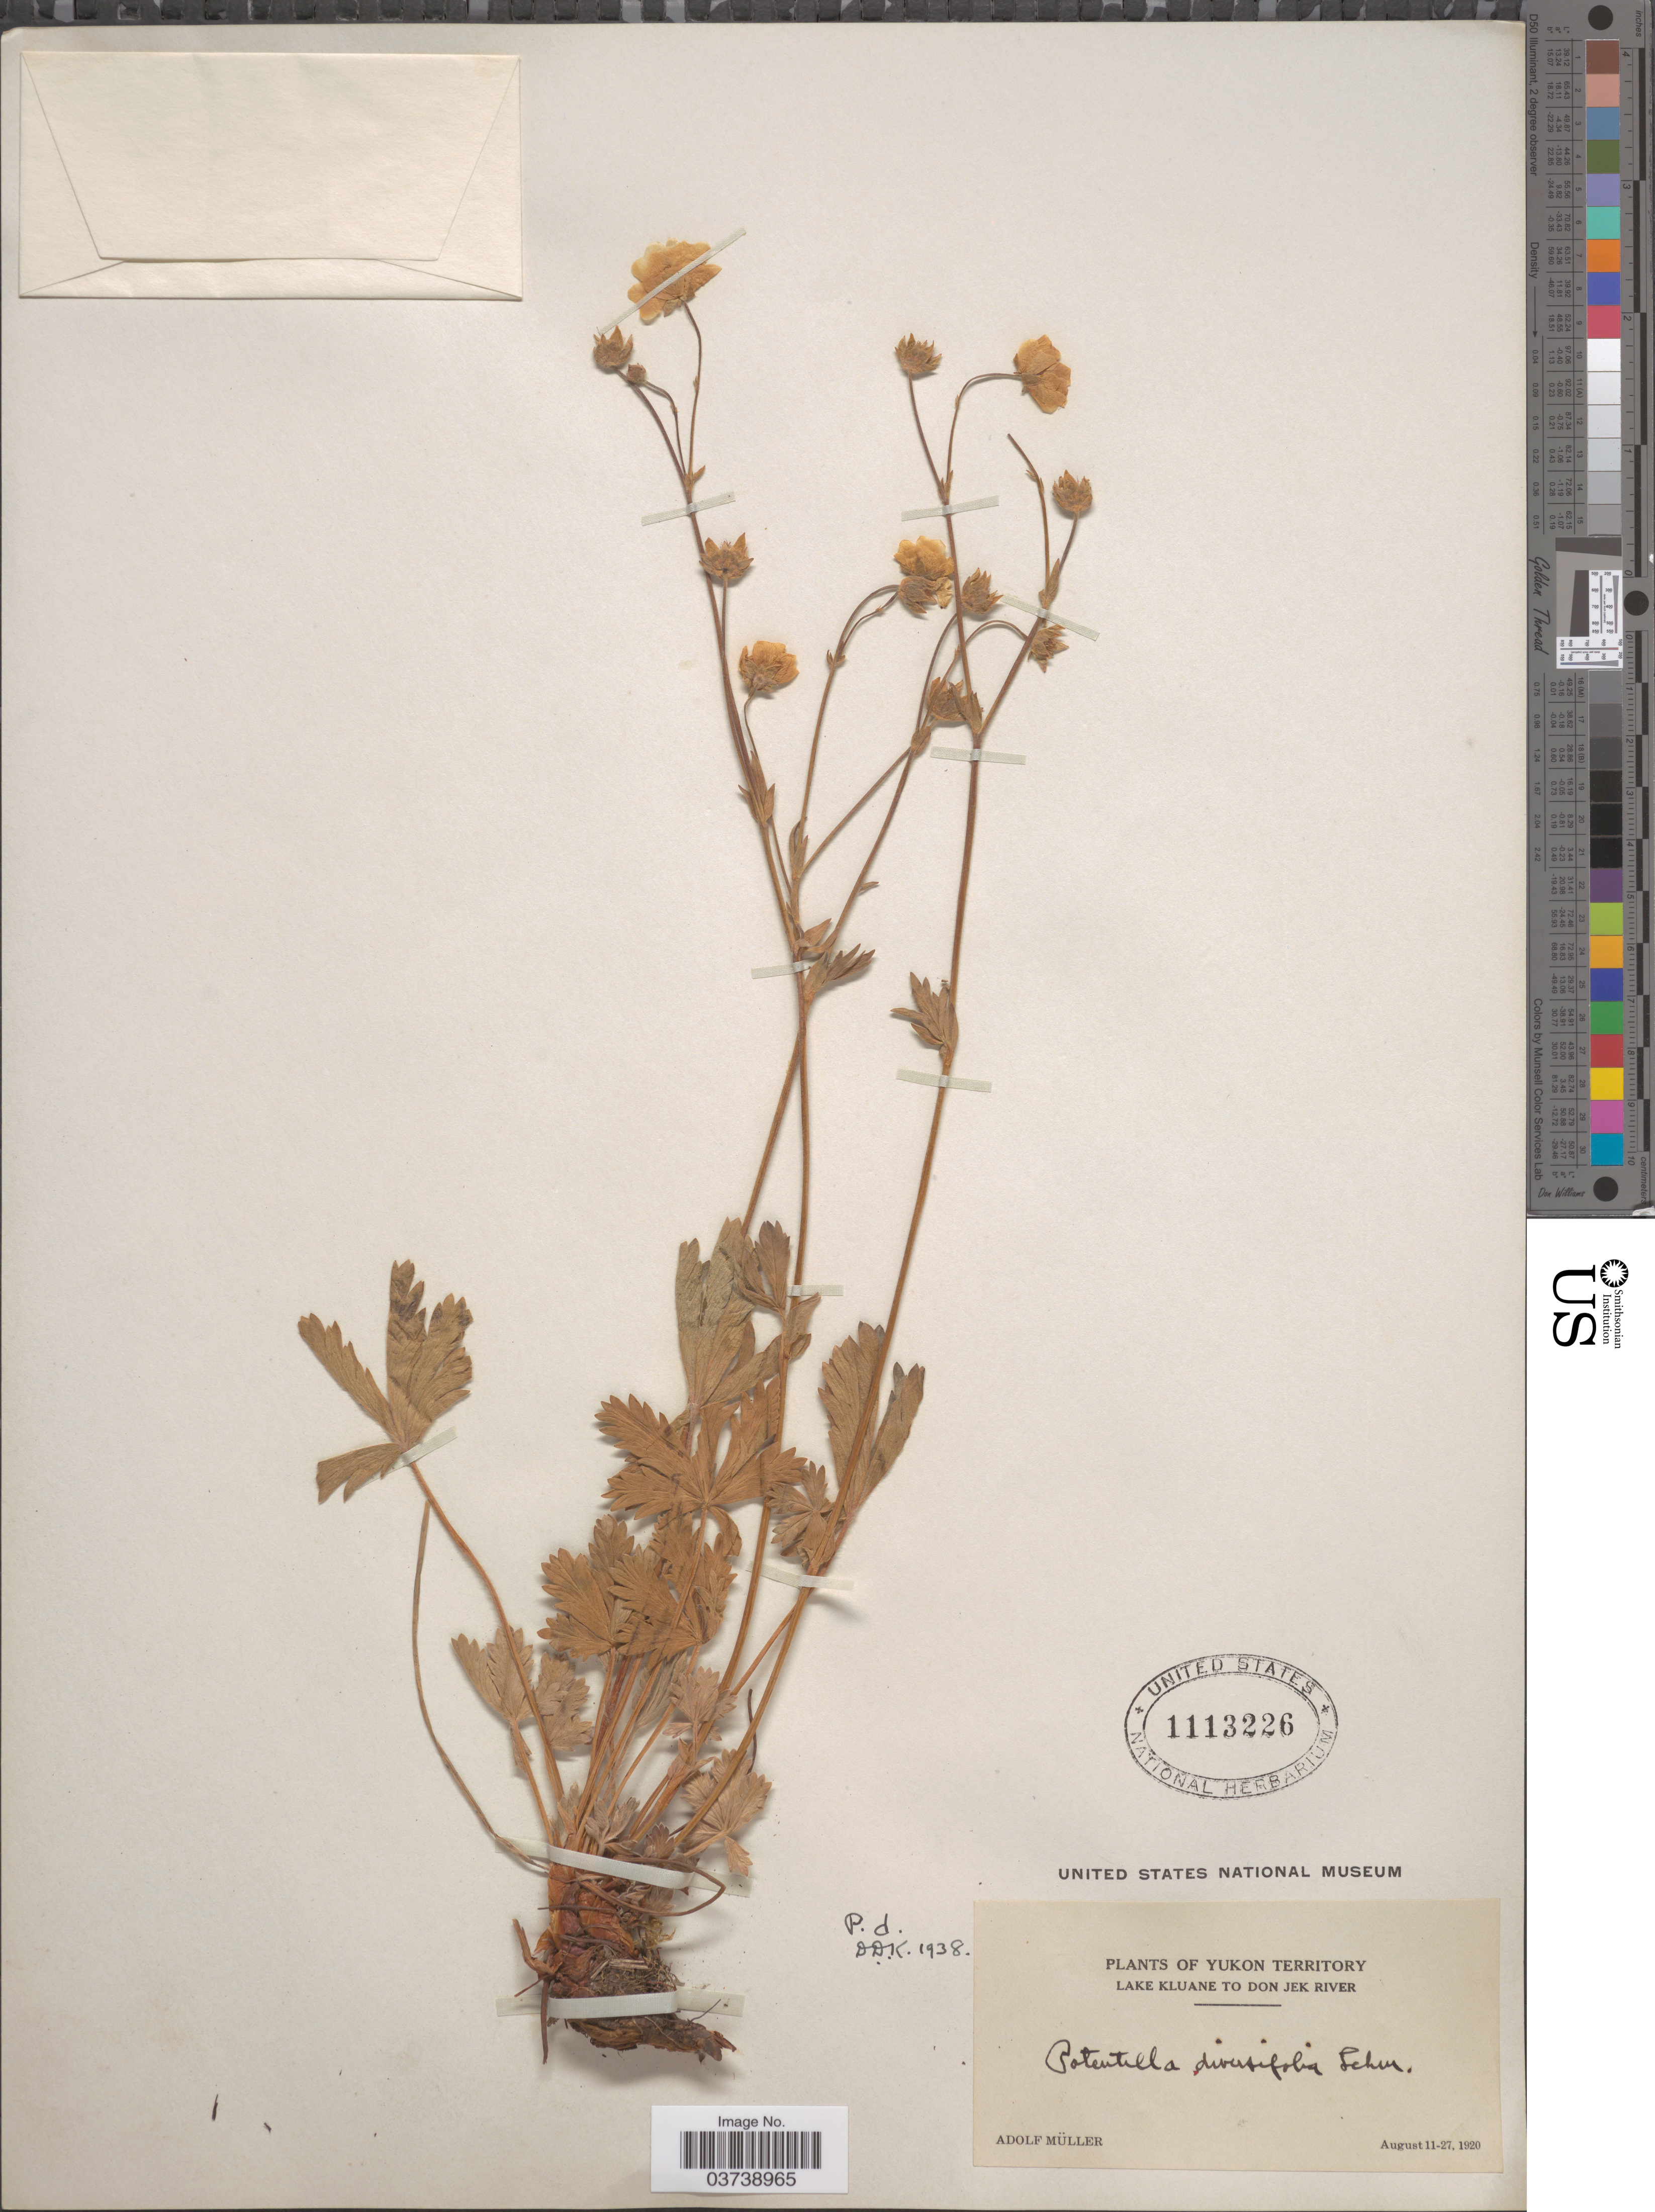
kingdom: Plantae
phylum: Tracheophyta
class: Magnoliopsida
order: Rosales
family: Rosaceae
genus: Potentilla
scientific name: Potentilla diversifolia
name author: Lehm.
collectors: A. Muller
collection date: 1920-08-11/1920-08-27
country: Canada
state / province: Yukon Territory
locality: Lake Kluane to Don Jek River.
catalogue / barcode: US 1113226